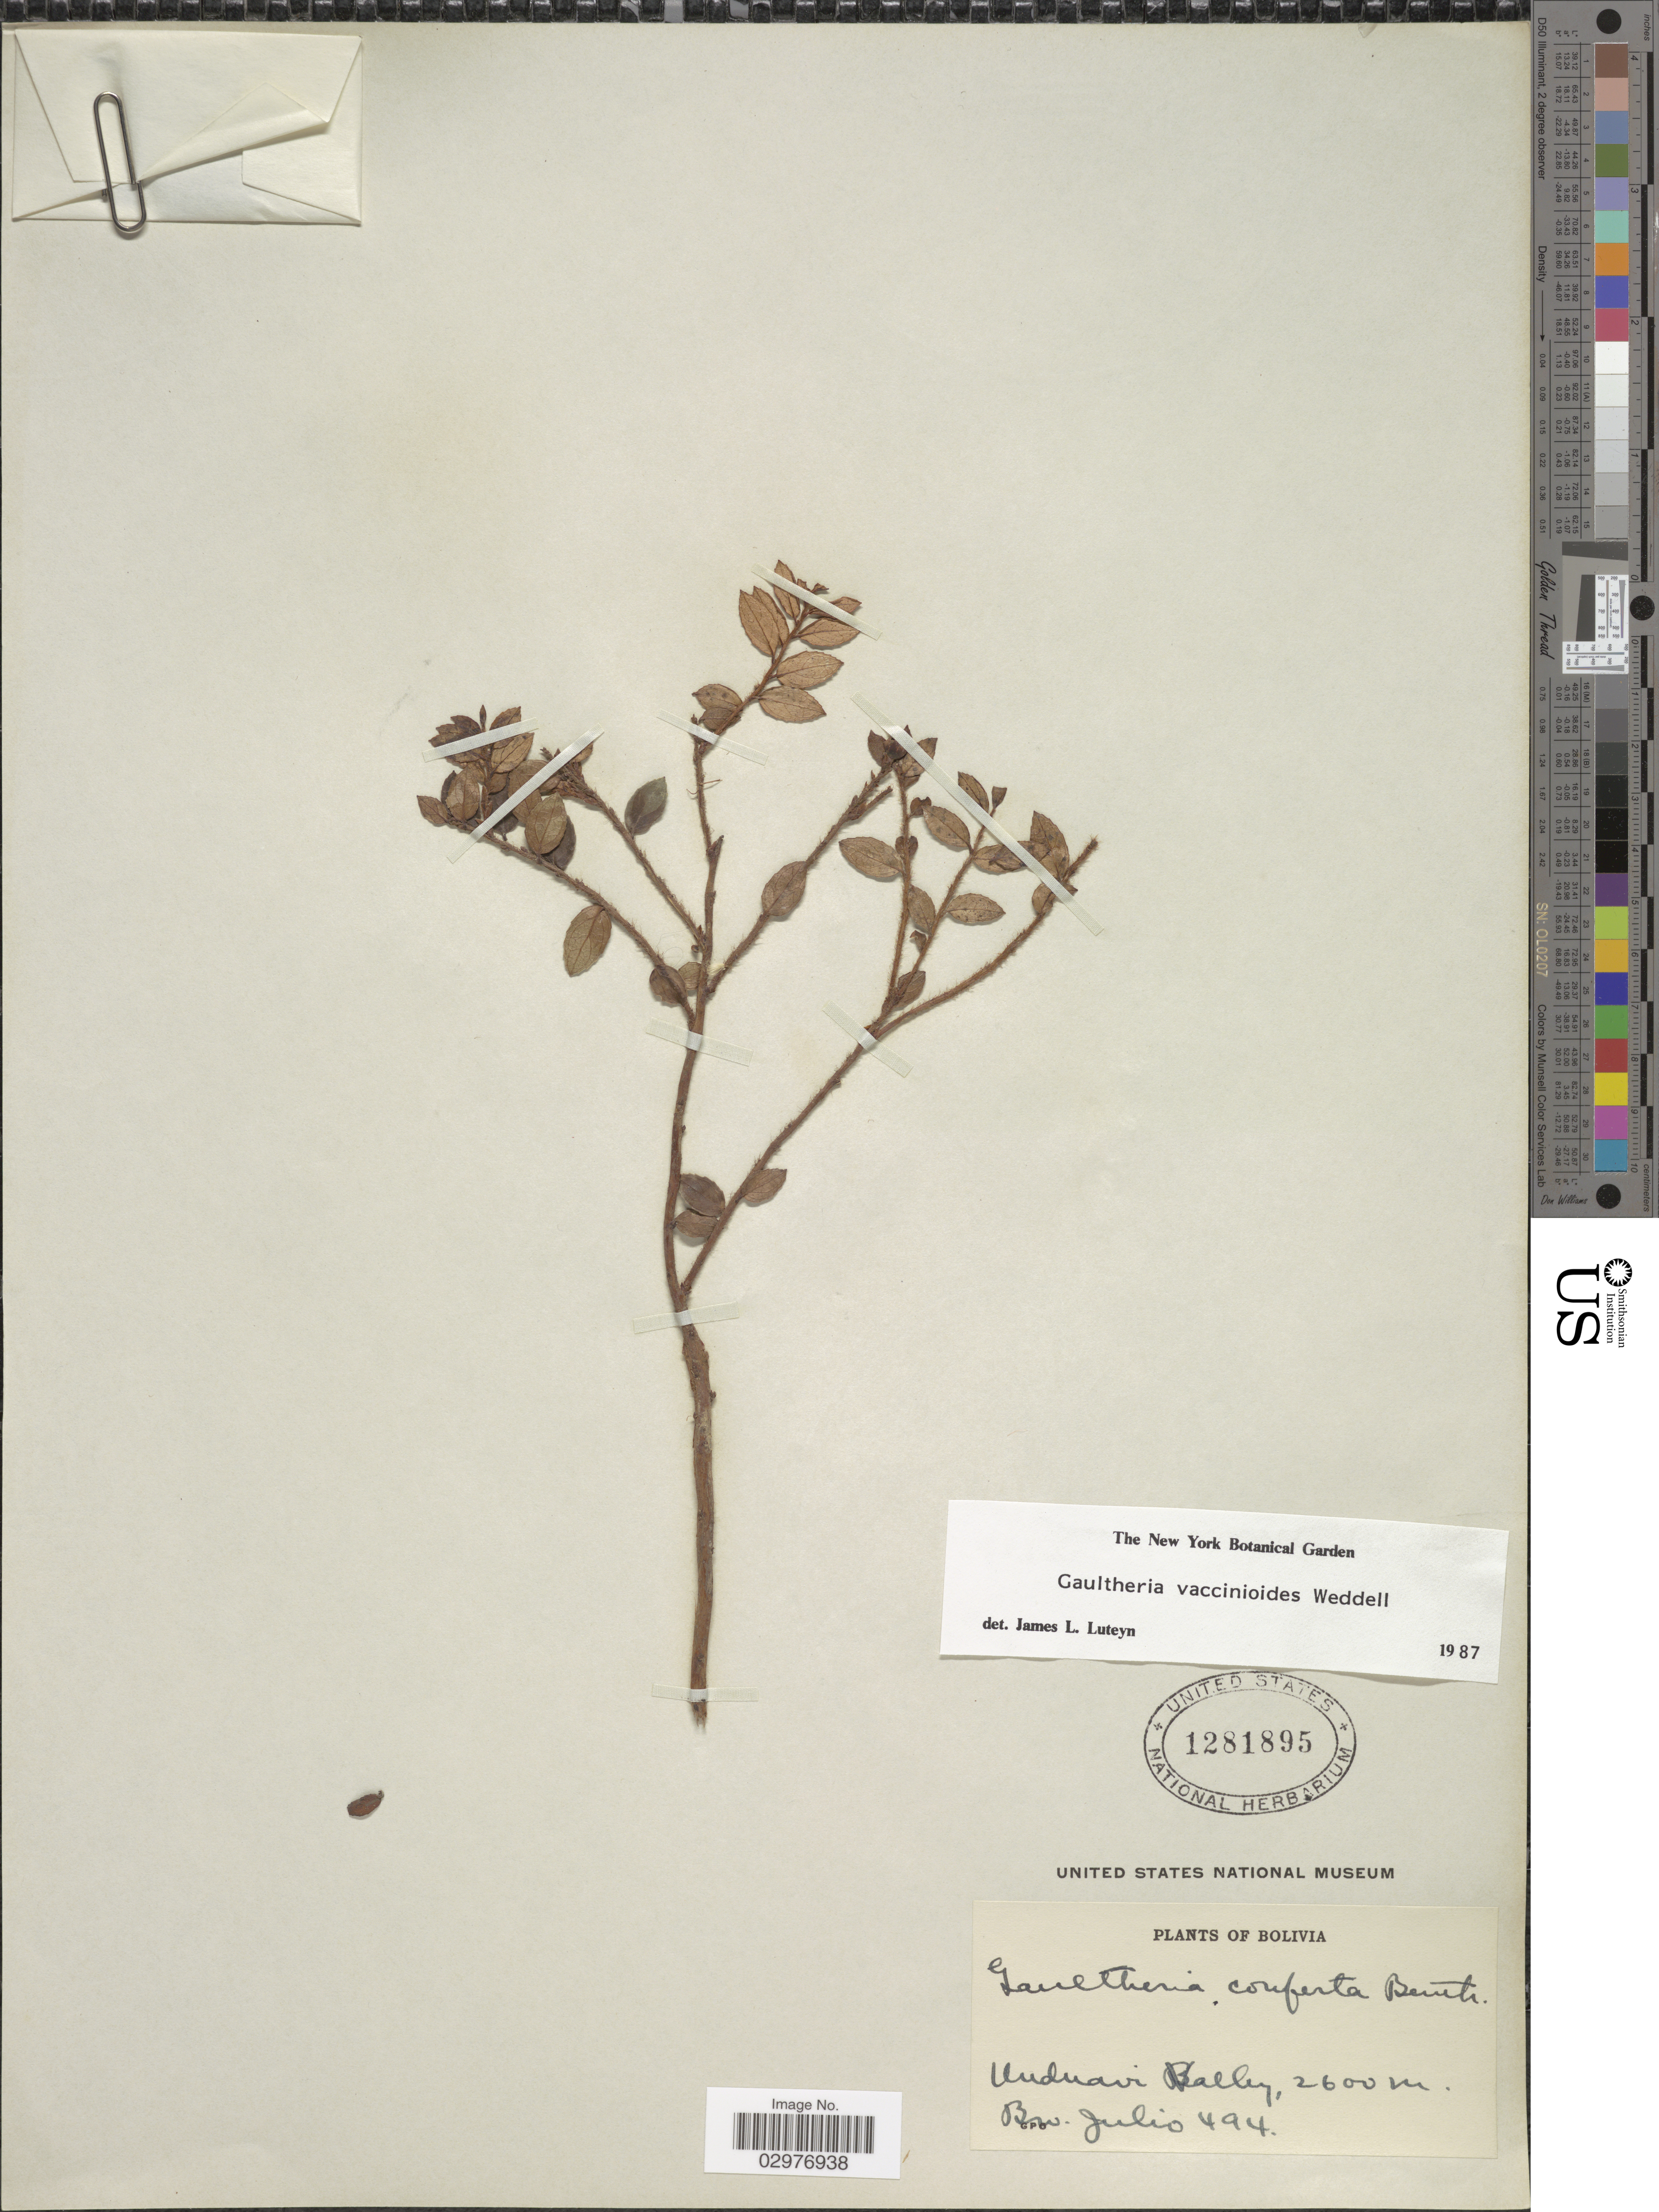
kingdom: Plantae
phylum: Tracheophyta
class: Magnoliopsida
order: Ericales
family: Ericaceae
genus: Gaultheria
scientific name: Gaultheria vaccinioides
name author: Wedd.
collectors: Bro. Julio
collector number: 494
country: Bolivia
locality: Unduavi Valley.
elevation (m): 2600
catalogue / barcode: US 1281895